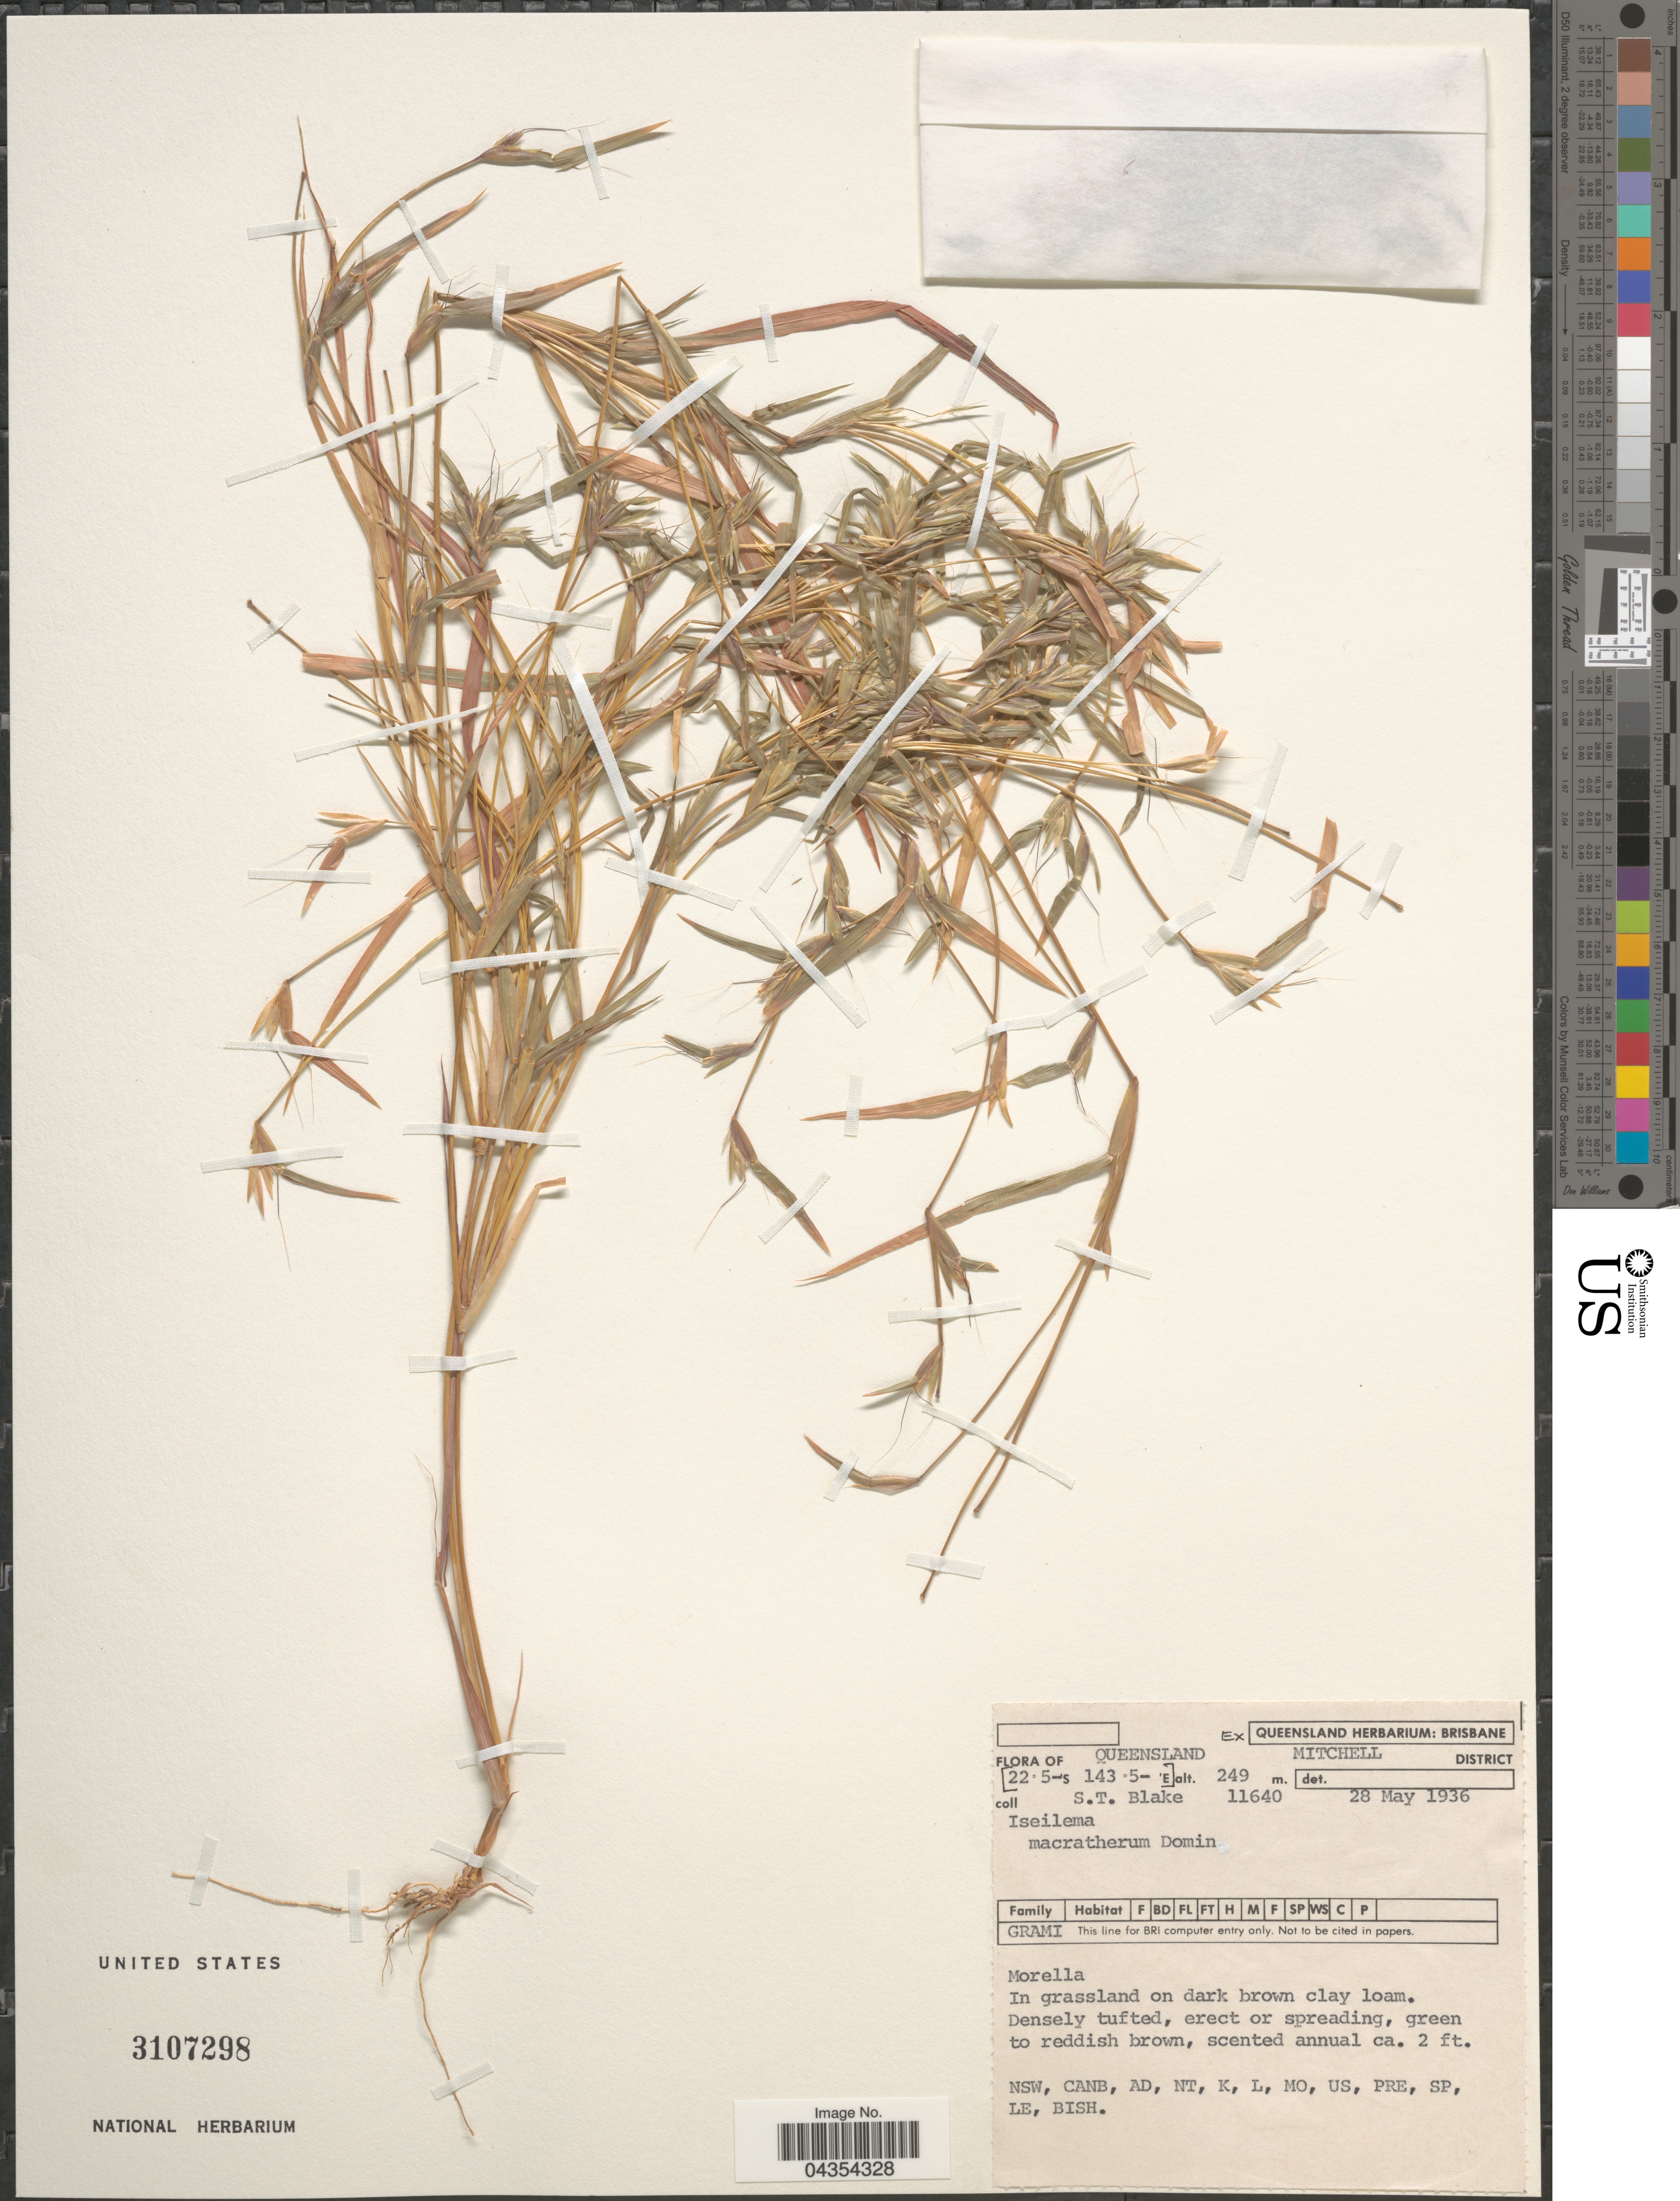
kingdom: Plantae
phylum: Tracheophyta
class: Liliopsida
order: Poales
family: Poaceae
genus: Iseilema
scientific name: Iseilema macratherum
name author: Domin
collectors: S. T. Blake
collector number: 11640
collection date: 1936-05-28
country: Australia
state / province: Queensland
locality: Mitchell District. Morella.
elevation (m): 249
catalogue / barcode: US 3107298